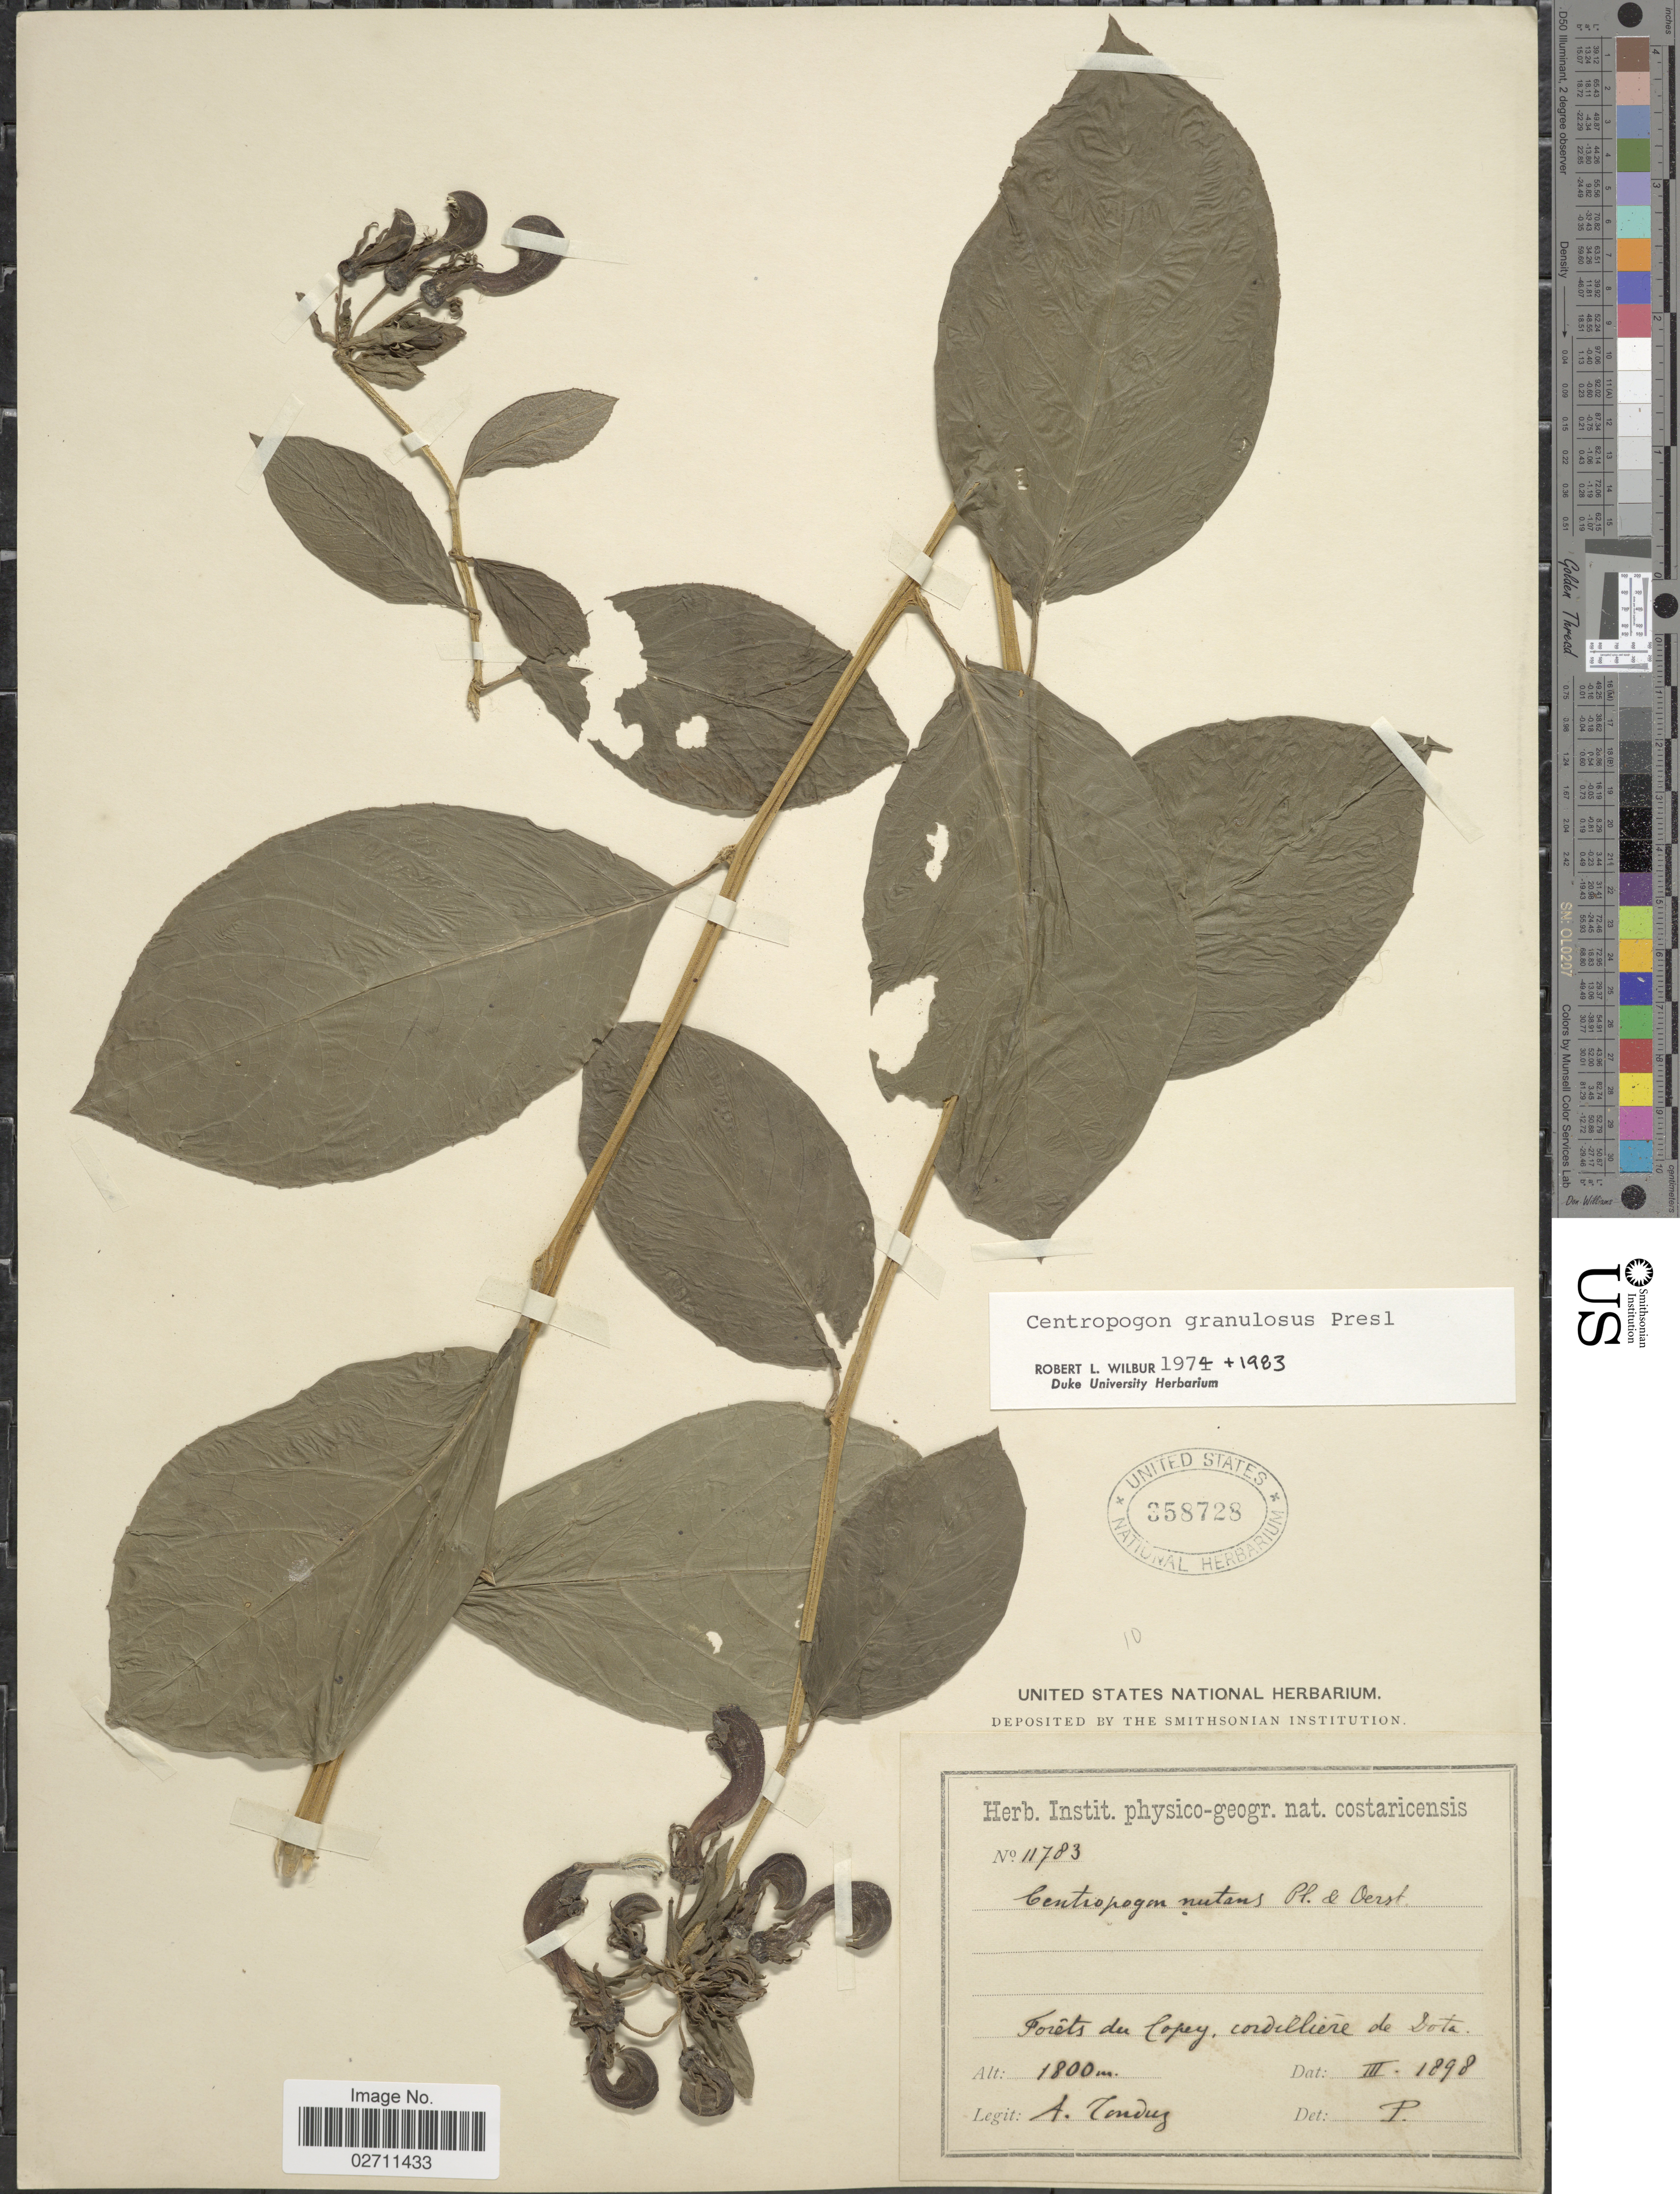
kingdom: Plantae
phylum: Tracheophyta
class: Magnoliopsida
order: Asterales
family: Campanulaceae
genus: Centropogon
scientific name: Centropogon granulosus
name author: C. Presl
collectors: A. Tonduz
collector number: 11783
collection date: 1898-03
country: Costa Rica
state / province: San José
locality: Forêts du Copey, cordilliere de Dota.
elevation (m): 1800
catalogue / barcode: US 358728